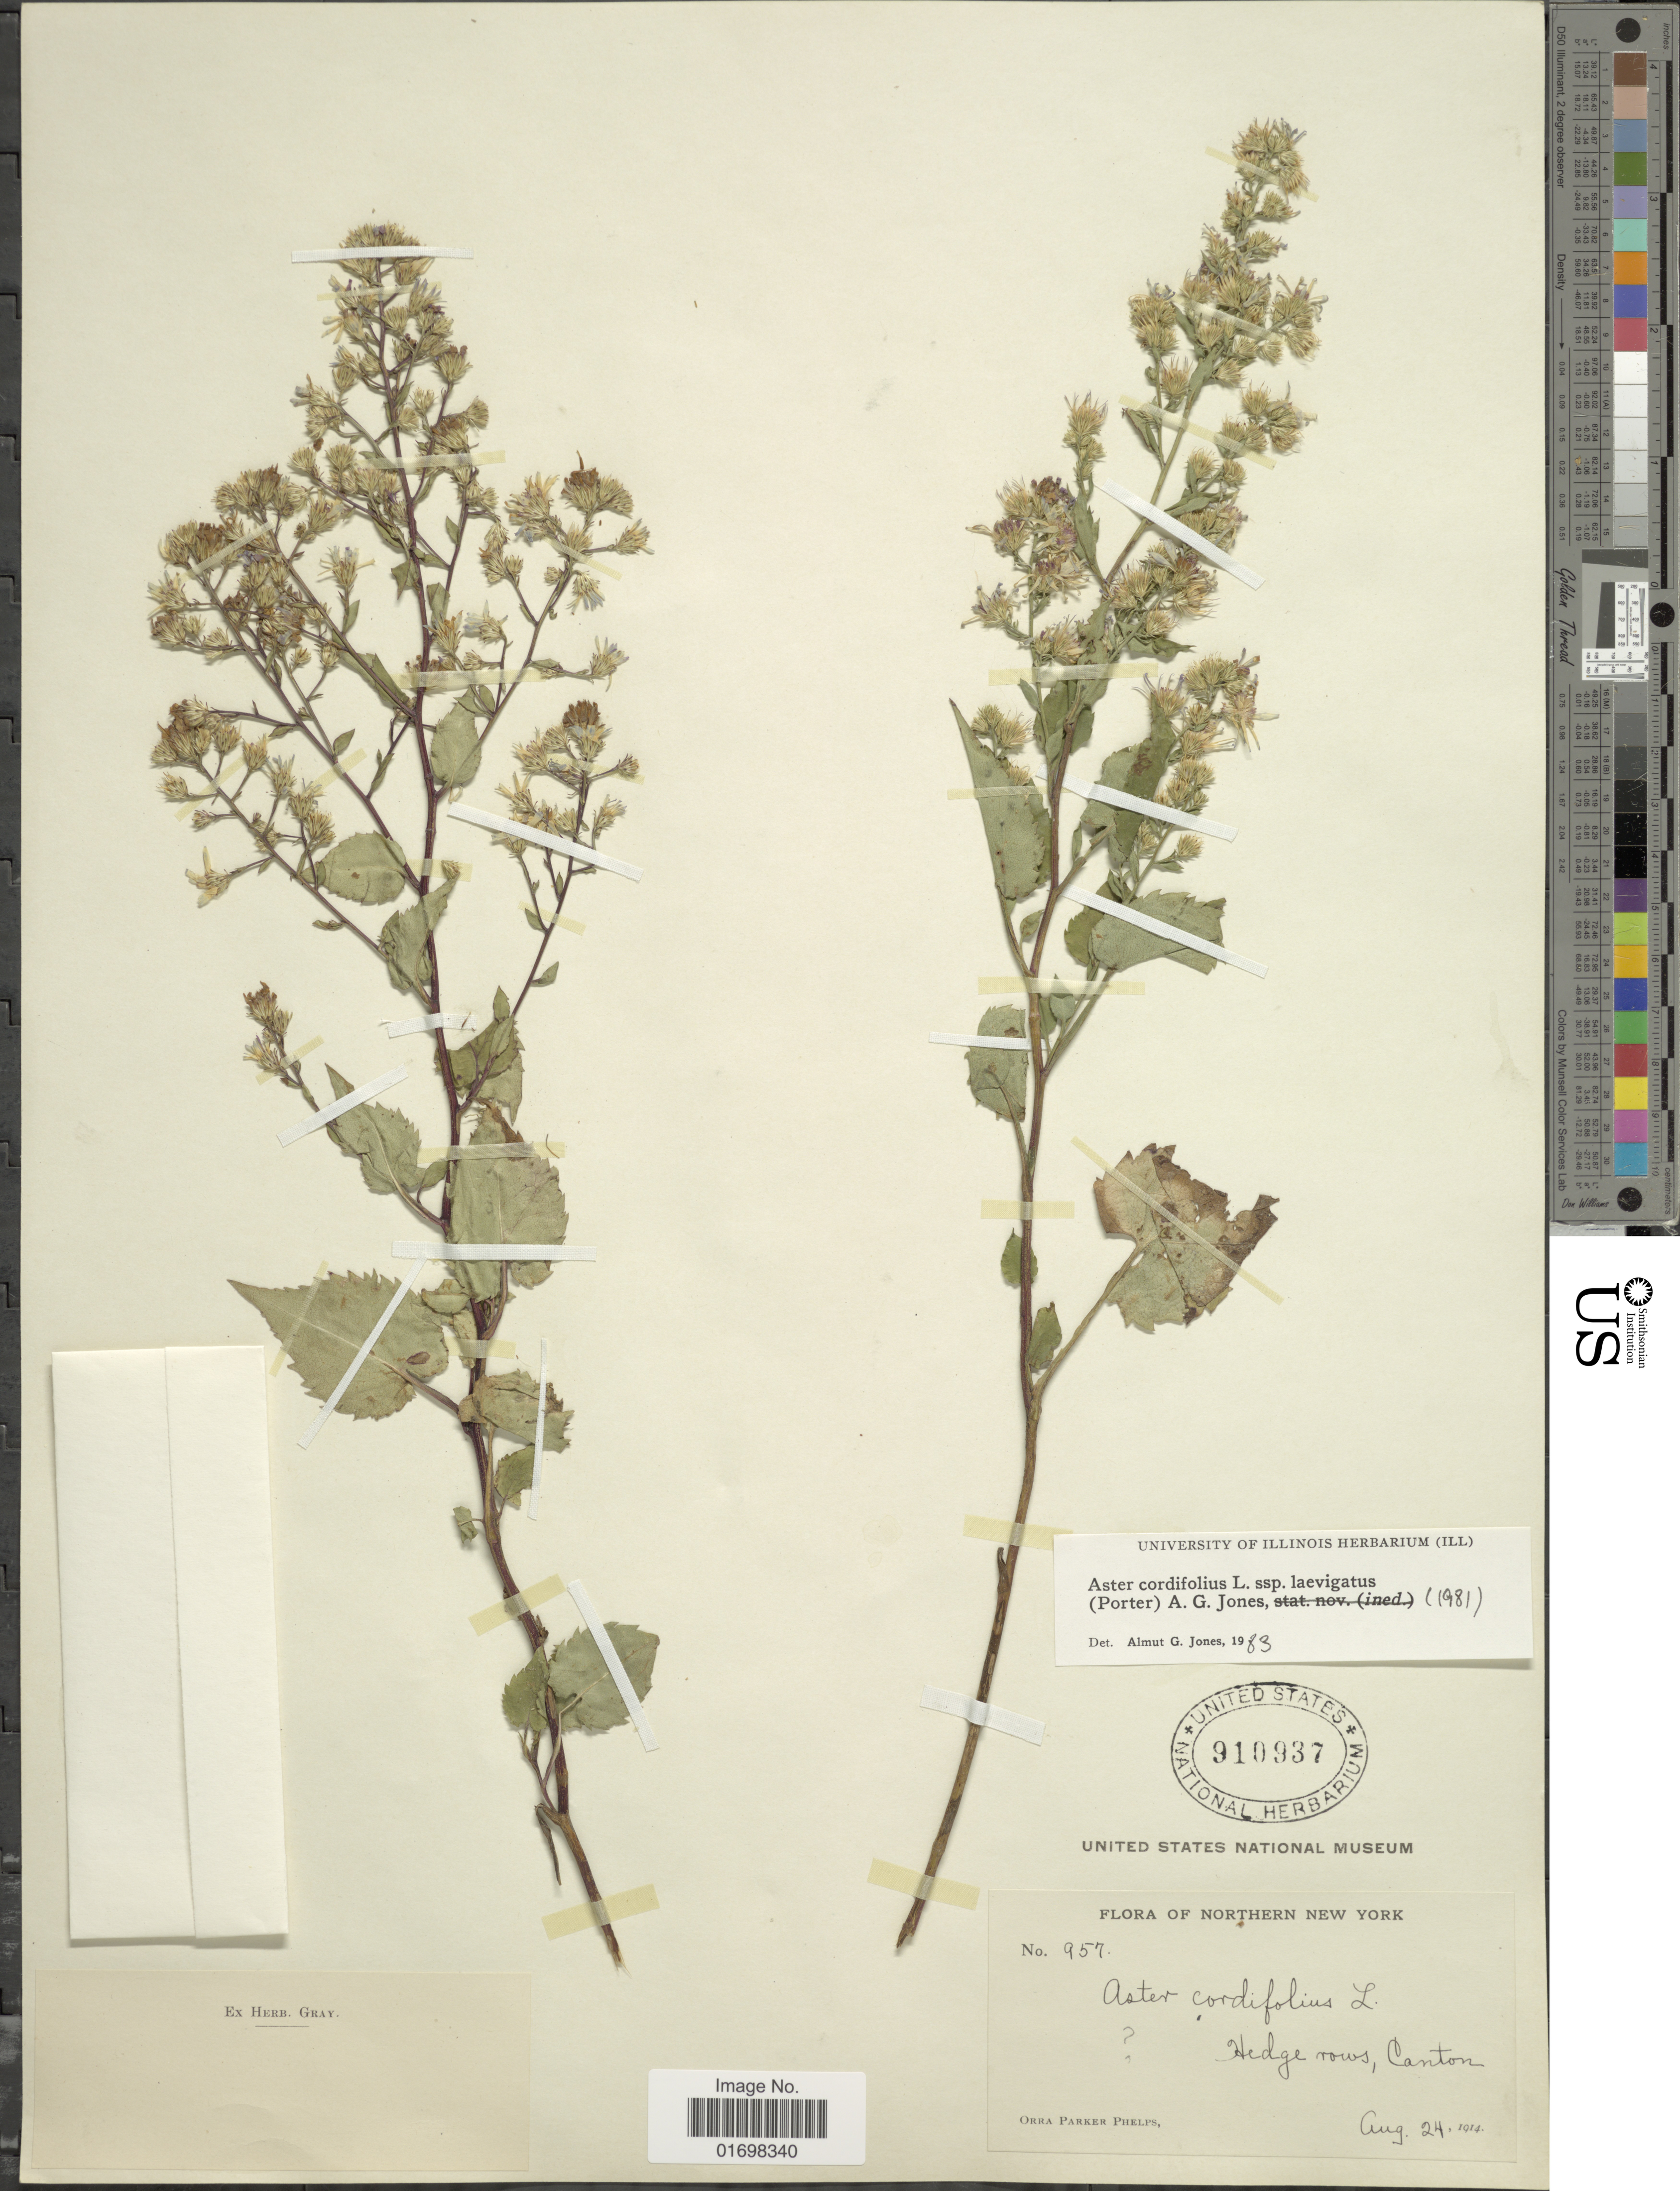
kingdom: Plantae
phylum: Tracheophyta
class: Magnoliopsida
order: Asterales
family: Asteraceae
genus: Symphyotrichum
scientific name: Symphyotrichum lowrieanum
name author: (Porter) G.L. Nesom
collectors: O. P. Phelps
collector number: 957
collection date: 1914-08-24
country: United States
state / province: New York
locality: Northern New York. Hedge rows, Canton.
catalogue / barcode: US 910937